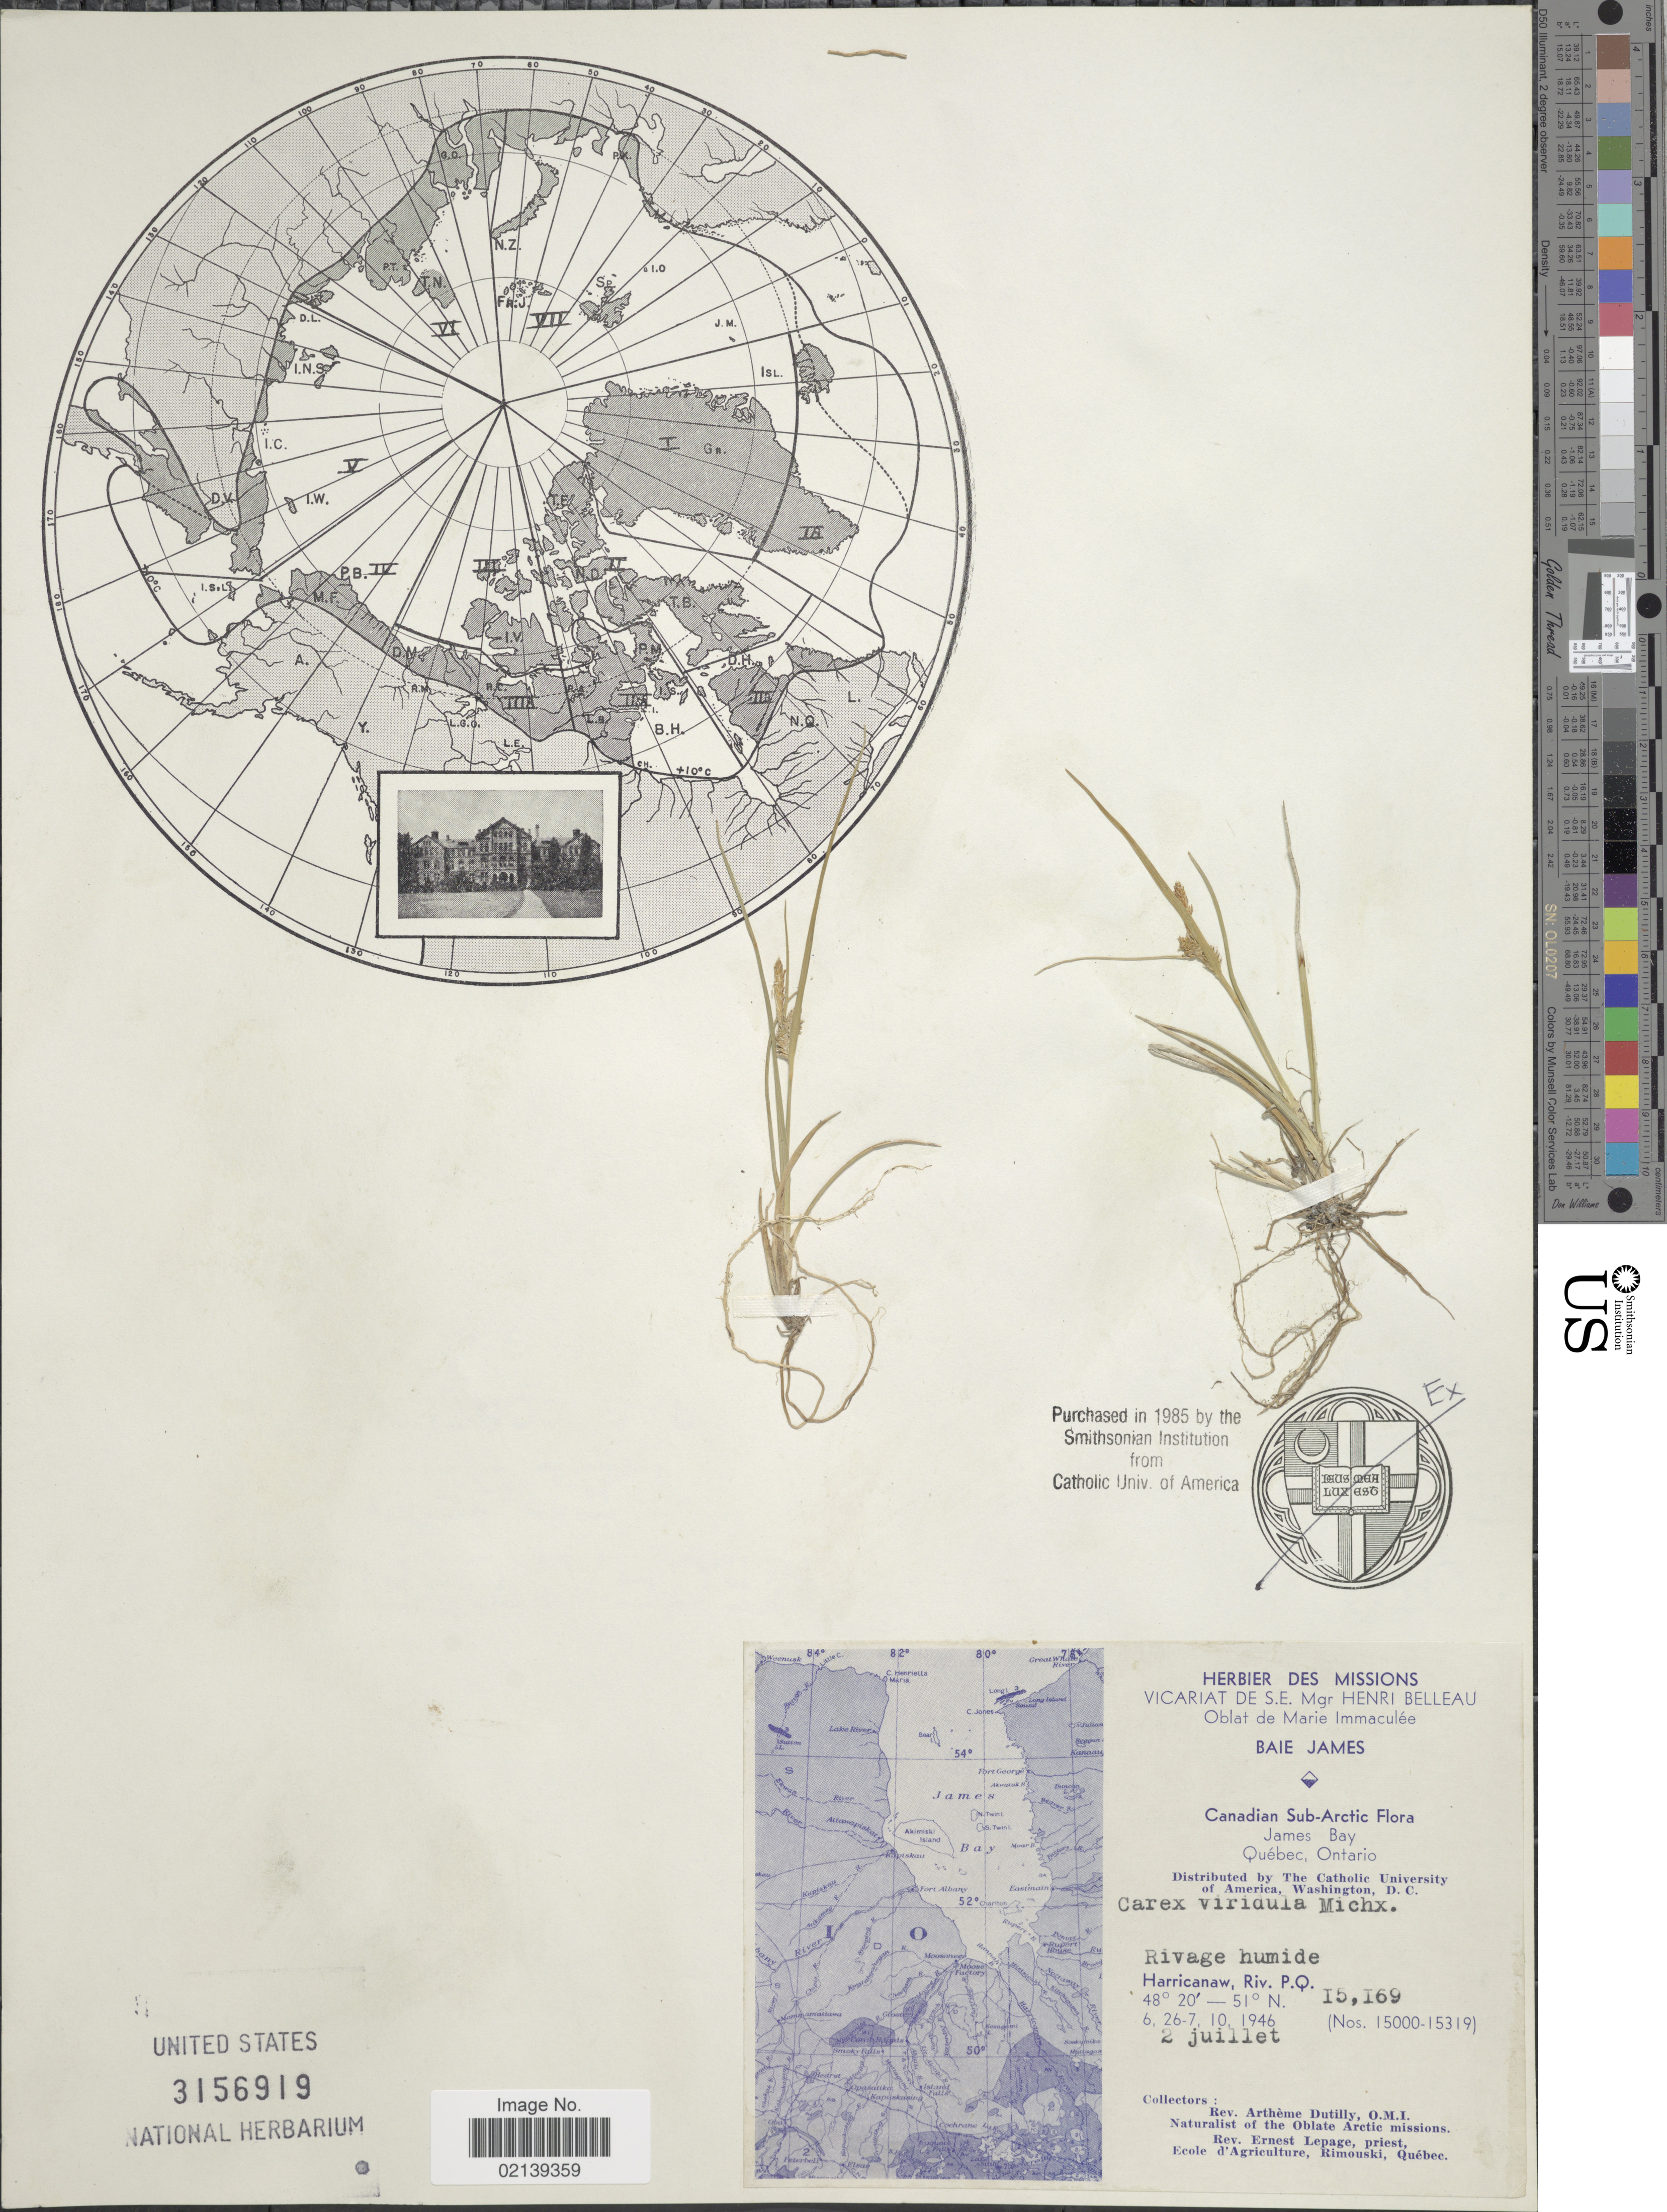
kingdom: Plantae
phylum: Tracheophyta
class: Liliopsida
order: Poales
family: Cyperaceae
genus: Carex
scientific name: Carex oederi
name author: Retz.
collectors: A. Dutilly & E. Lepage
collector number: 15169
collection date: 1946-07-06/1946-07-10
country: Canada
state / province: Ontario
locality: Baie James, Canadian Sub-Arctic, James Bay, Quebec, Ontario, Rivage humide, Harricanaw, Riv. P.Q.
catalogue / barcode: US 3156919